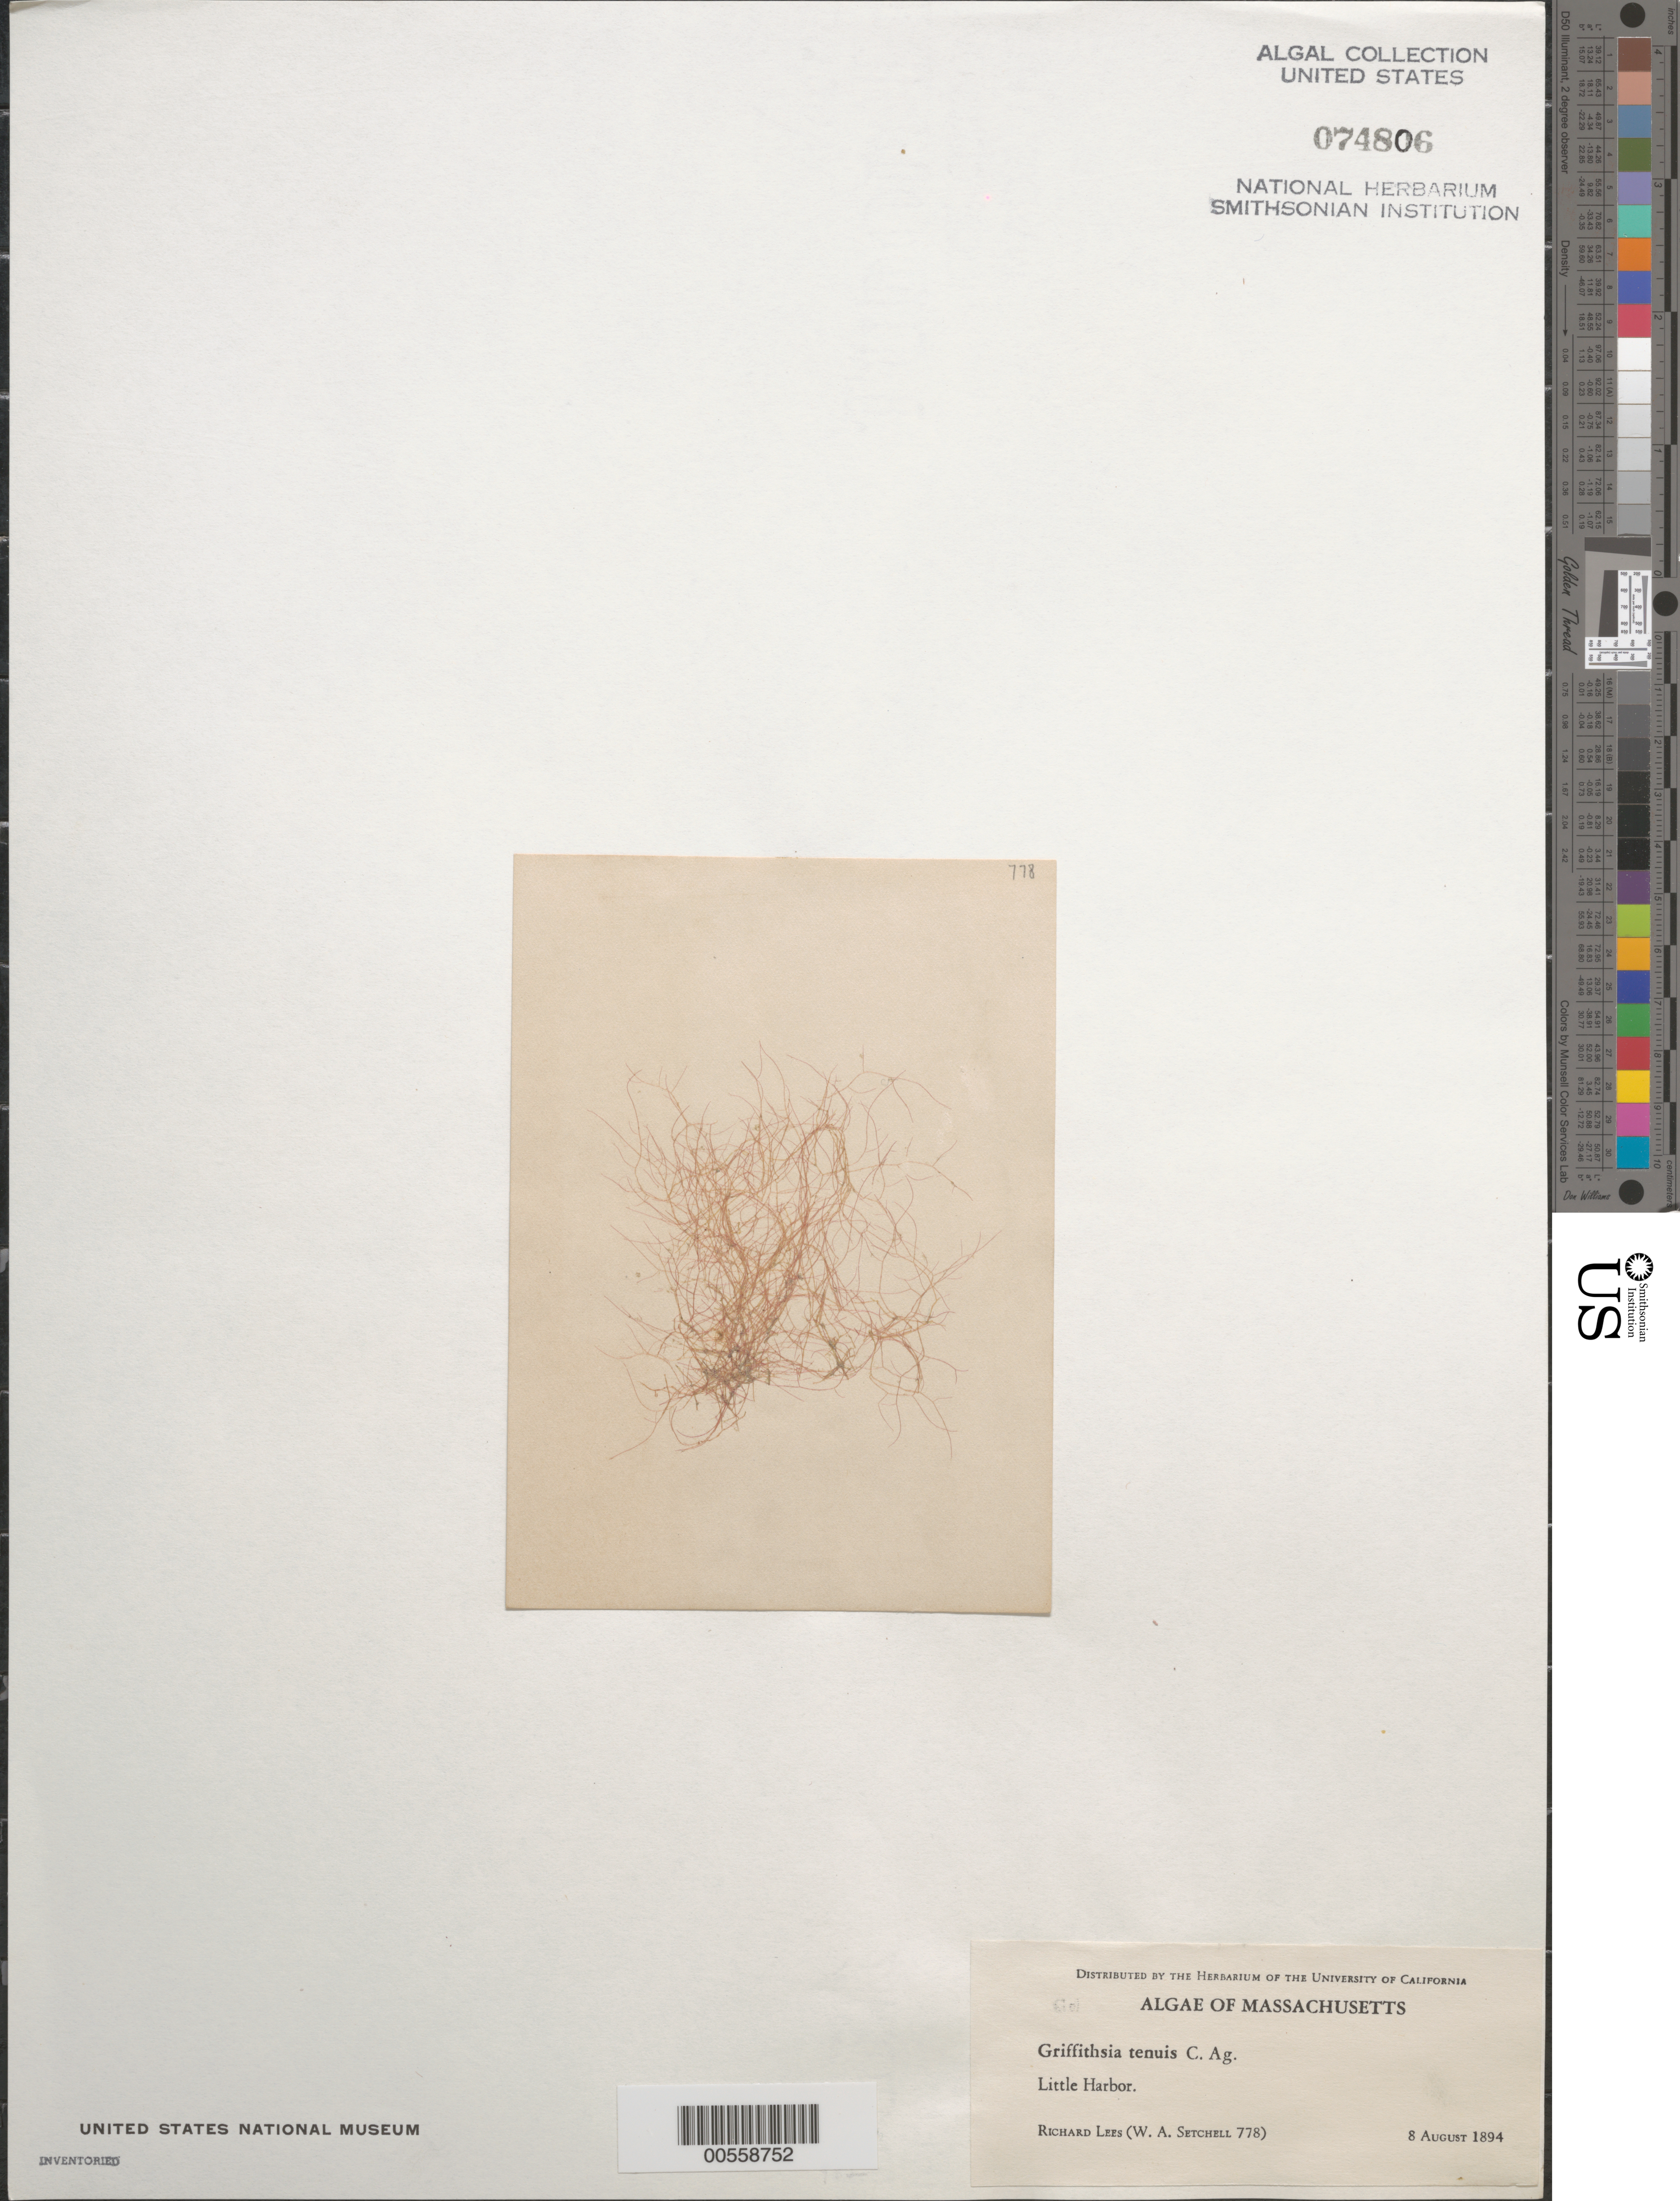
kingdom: Plantae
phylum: Rhodophyta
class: Florideophyceae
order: Ceramiales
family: Wrangeliaceae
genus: Anotrichium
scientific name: Anotrichium tenue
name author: (C. Agardh) Nägeli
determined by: Algae name updating Project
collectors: R. Lees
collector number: Setchell 778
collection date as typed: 08 Aug 1894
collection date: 1894-08-08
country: United States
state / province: Massachusetts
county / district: Barnstable County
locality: Woods Hole, Little Harbor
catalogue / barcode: US 74806